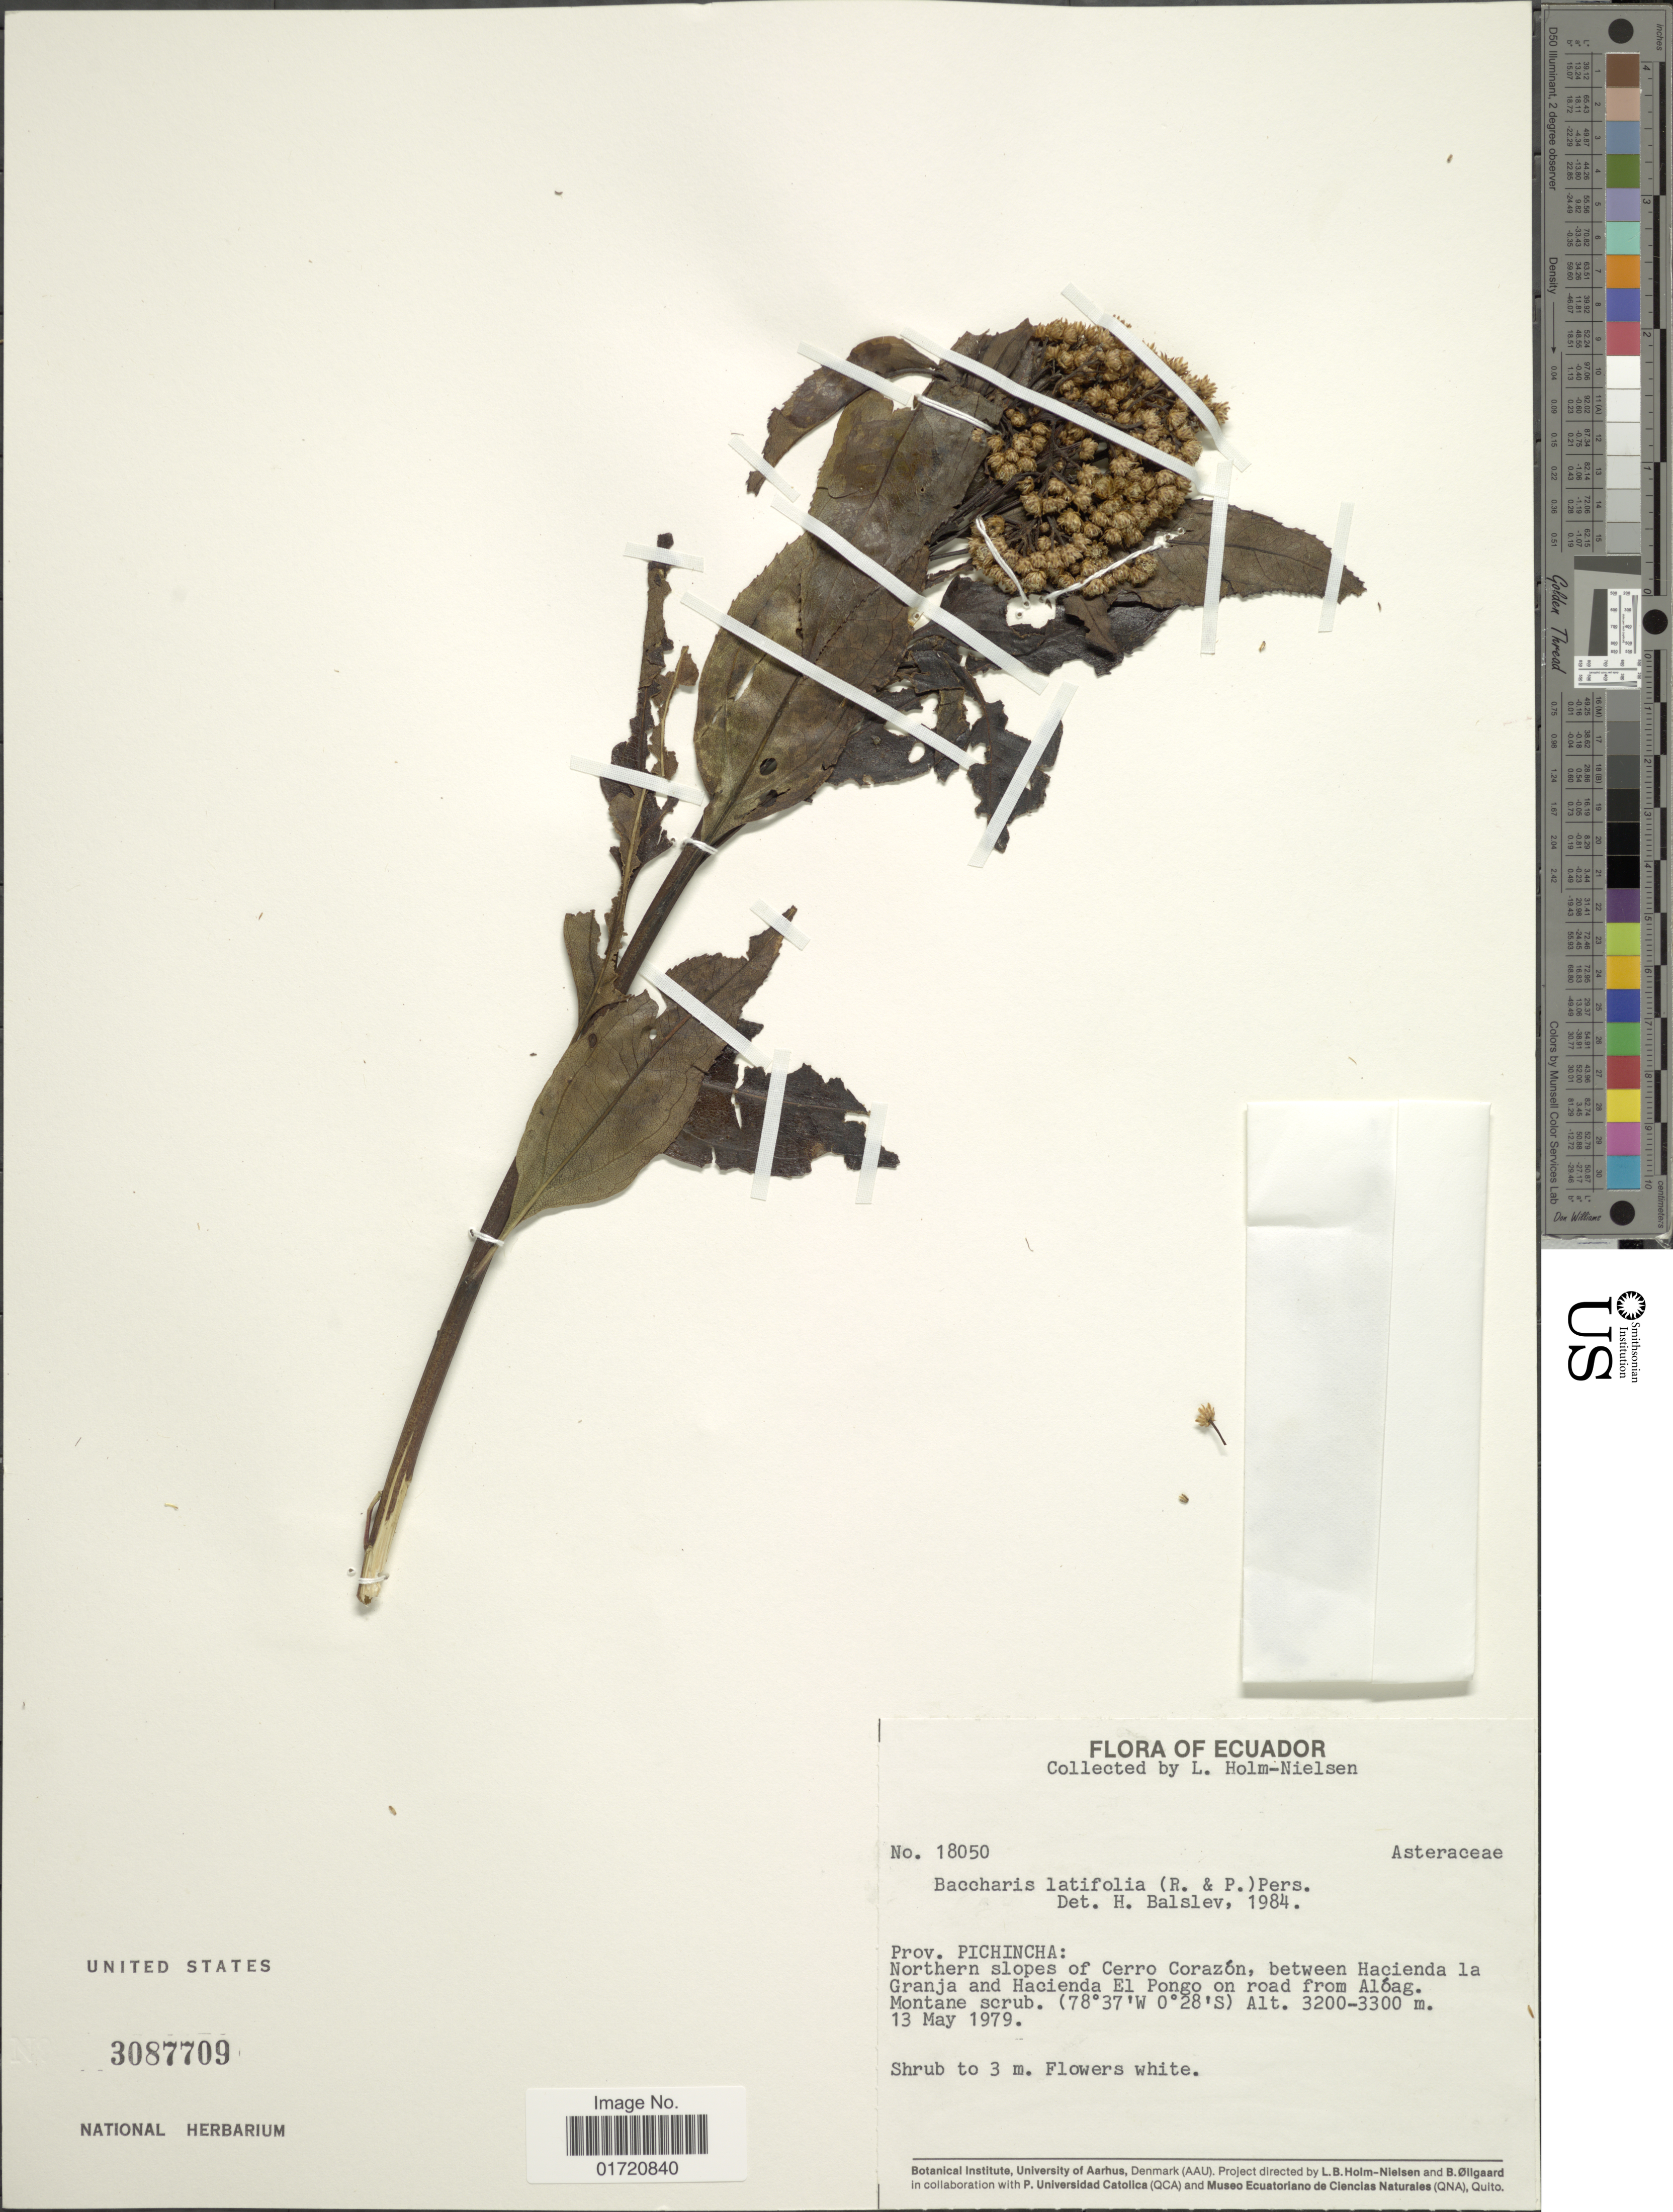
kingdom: Plantae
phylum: Tracheophyta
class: Magnoliopsida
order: Asterales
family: Asteraceae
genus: Baccharis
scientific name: Baccharis latifolia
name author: (Ruiz & Pav.) Pers.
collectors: L. B. Holm-Nielsen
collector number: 18050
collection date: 1979-05-13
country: Ecuador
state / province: Pichincha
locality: Northern slopes of Cerro Corazon, between Hacienda la Granja and Hacienda El Pongo on road from Aloag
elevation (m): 3200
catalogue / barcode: US 3087709